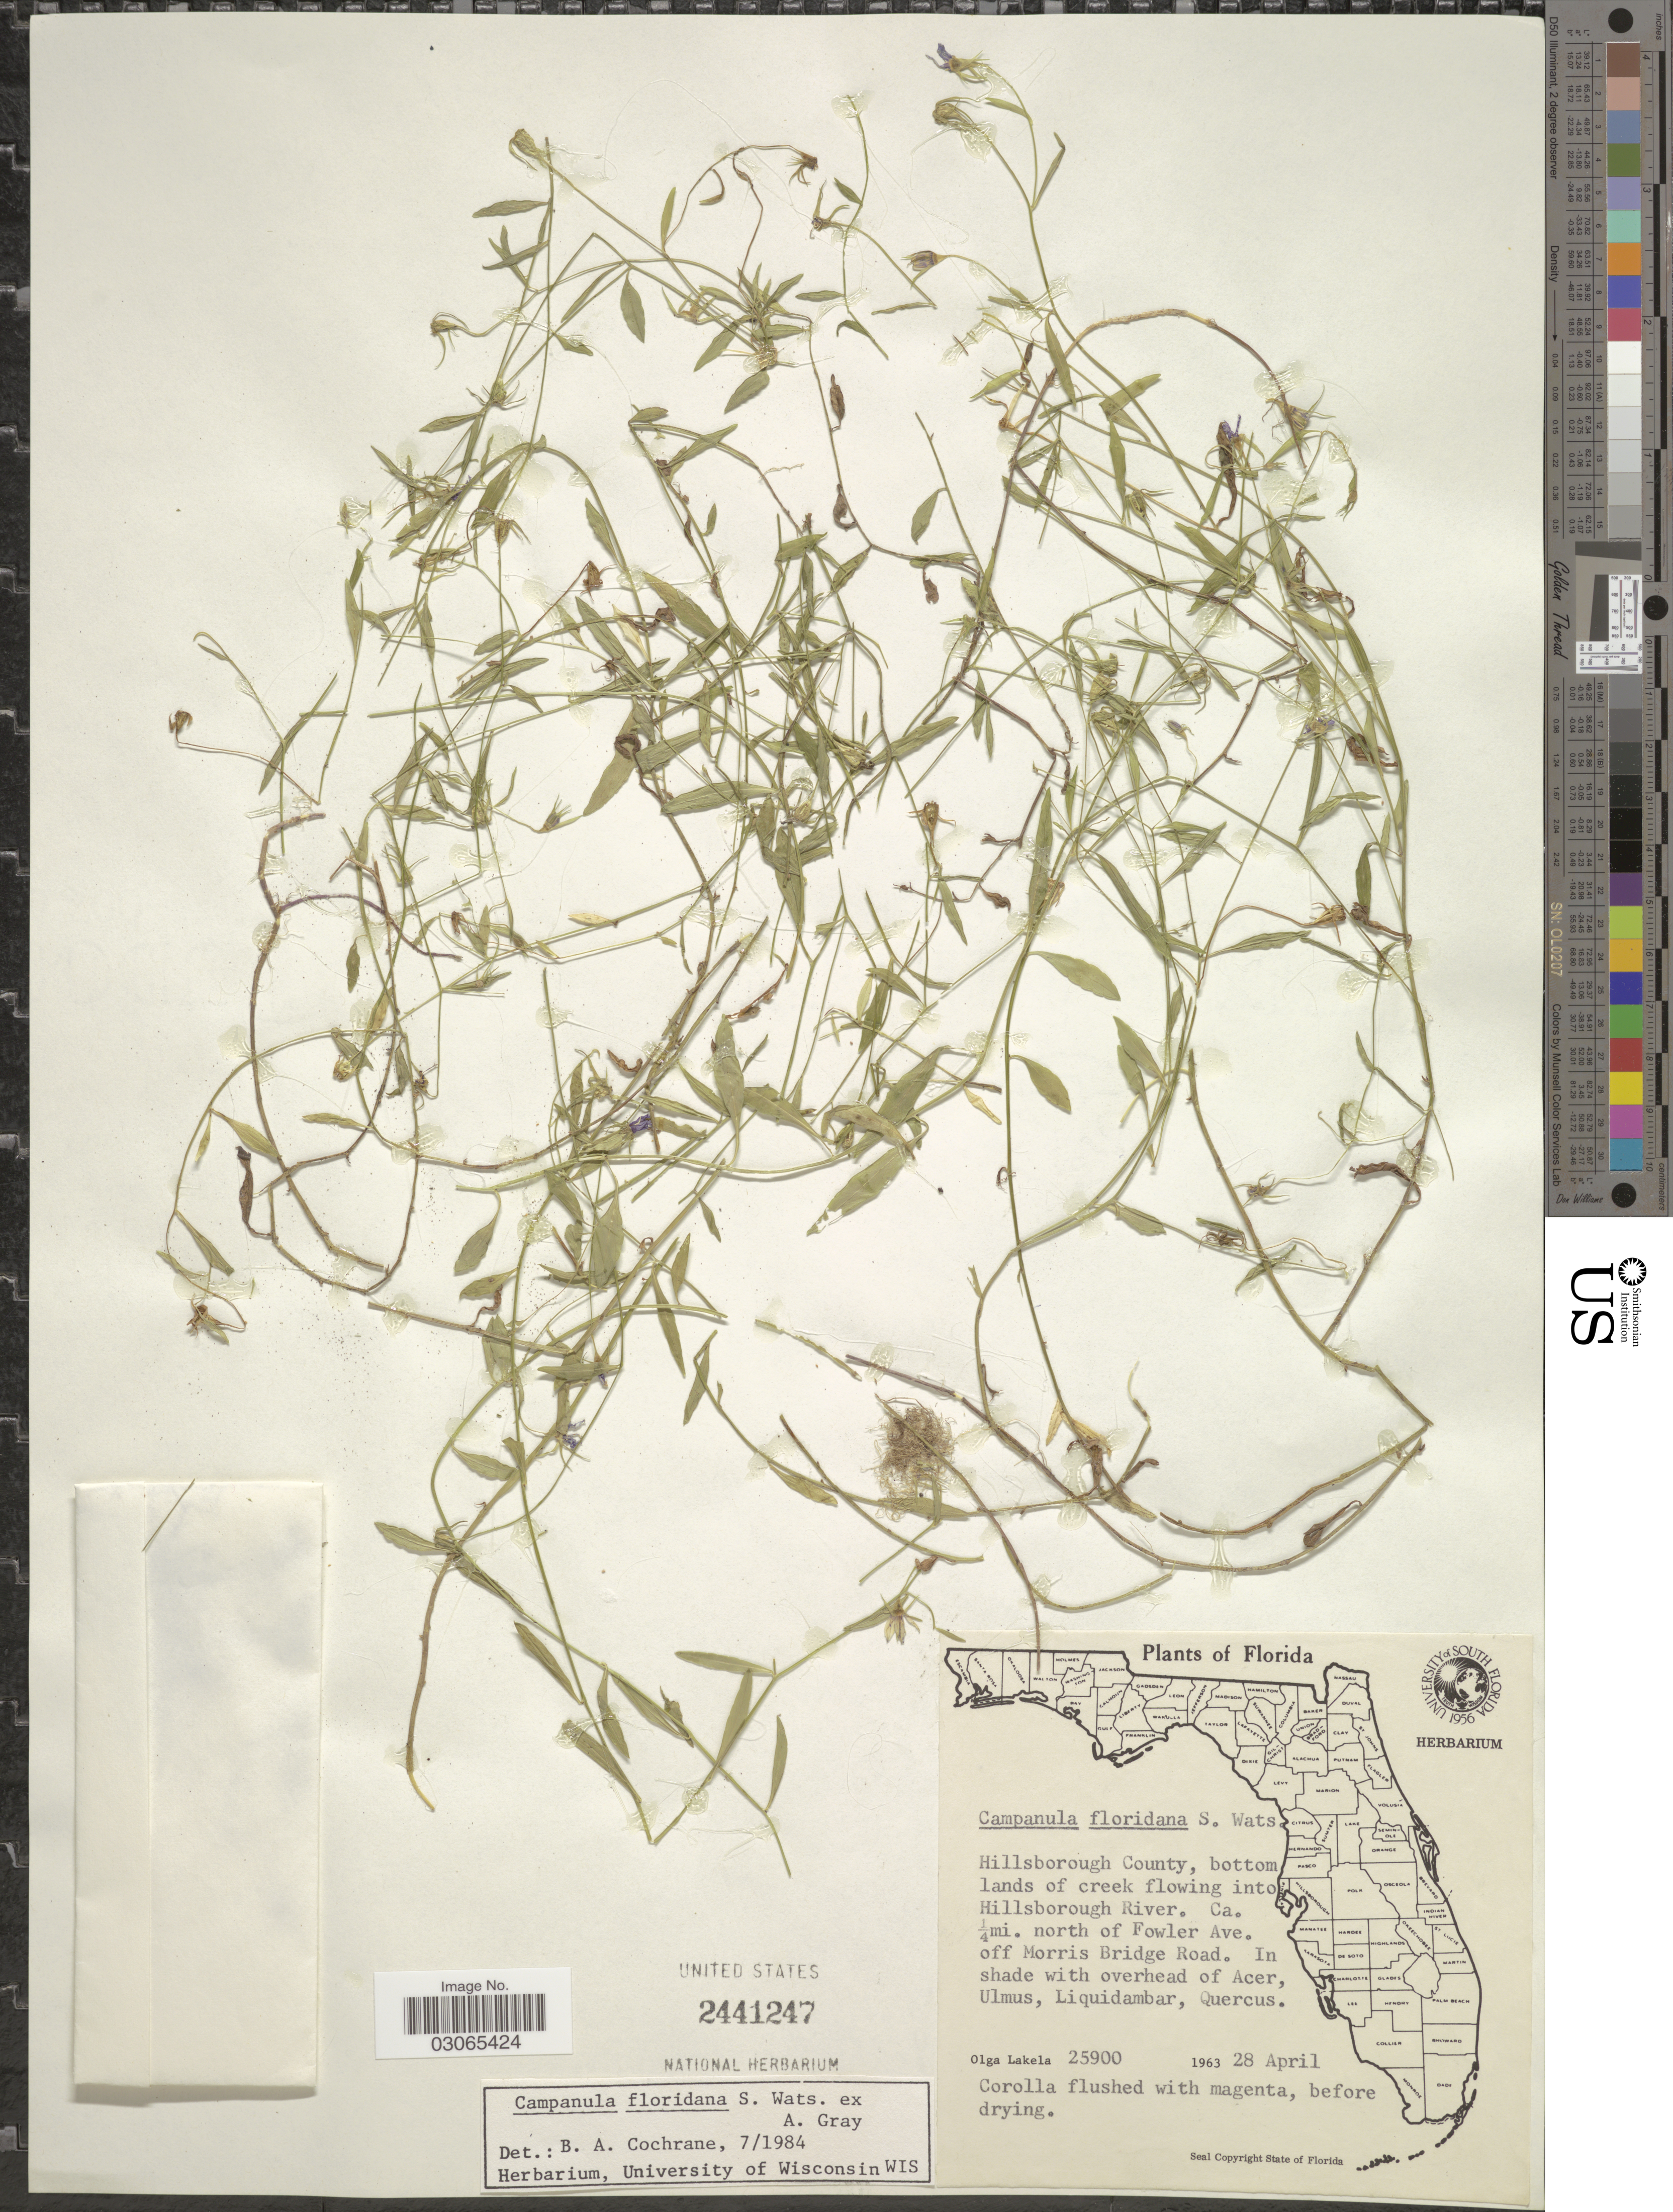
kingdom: Plantae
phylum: Tracheophyta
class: Magnoliopsida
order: Asterales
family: Campanulaceae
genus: Campanula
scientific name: Campanula floridana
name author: S. Watson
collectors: O. K. Lakela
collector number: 25900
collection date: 1963-04-28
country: United States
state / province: Florida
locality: Hillsborough County, bottom lands of creek flowing into Hillsborough River. Ca. ¼ mi. north of Fowler Ave. off Morris Bridge Road.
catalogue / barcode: US 2441247